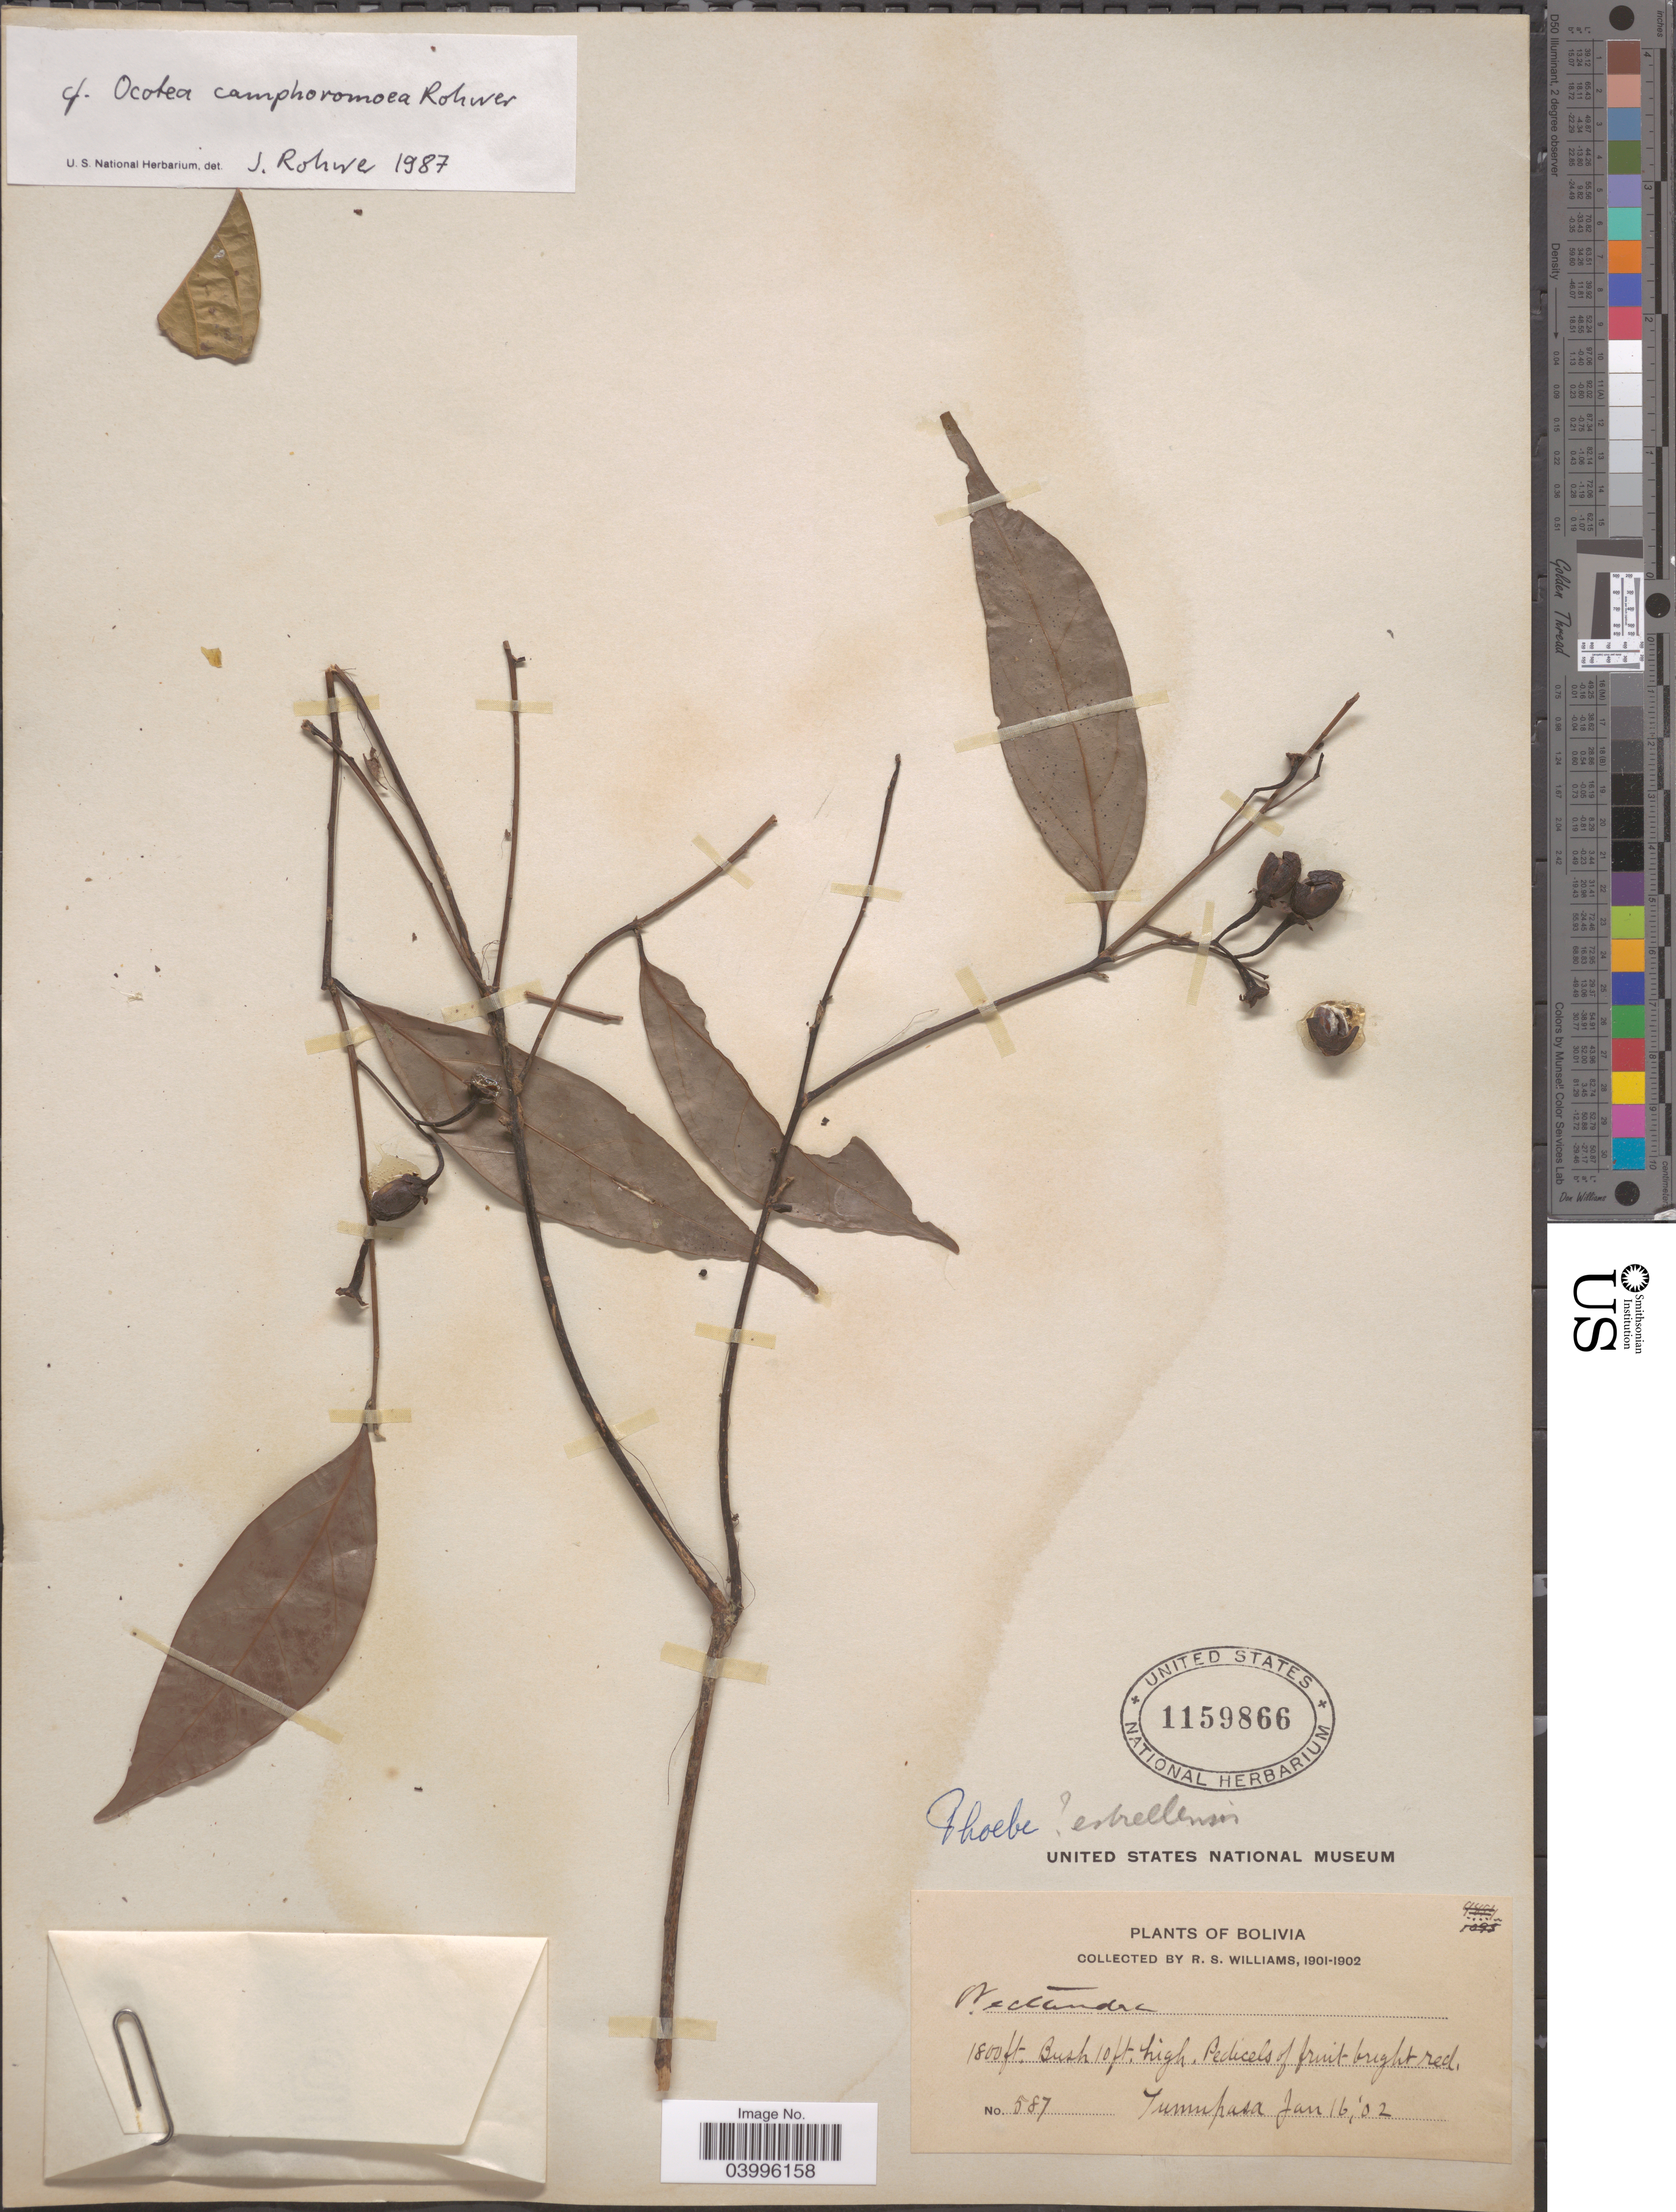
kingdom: Plantae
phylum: Tracheophyta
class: Magnoliopsida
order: Laurales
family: Lauraceae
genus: Ocotea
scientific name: Ocotea camphoromoea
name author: Rohwer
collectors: R. S. Williams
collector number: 587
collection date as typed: Jan. 16 '02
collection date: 1902-01-16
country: Bolivia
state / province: La Paz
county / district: Iturralde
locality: Tumupasa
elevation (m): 549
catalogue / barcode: US 1159866